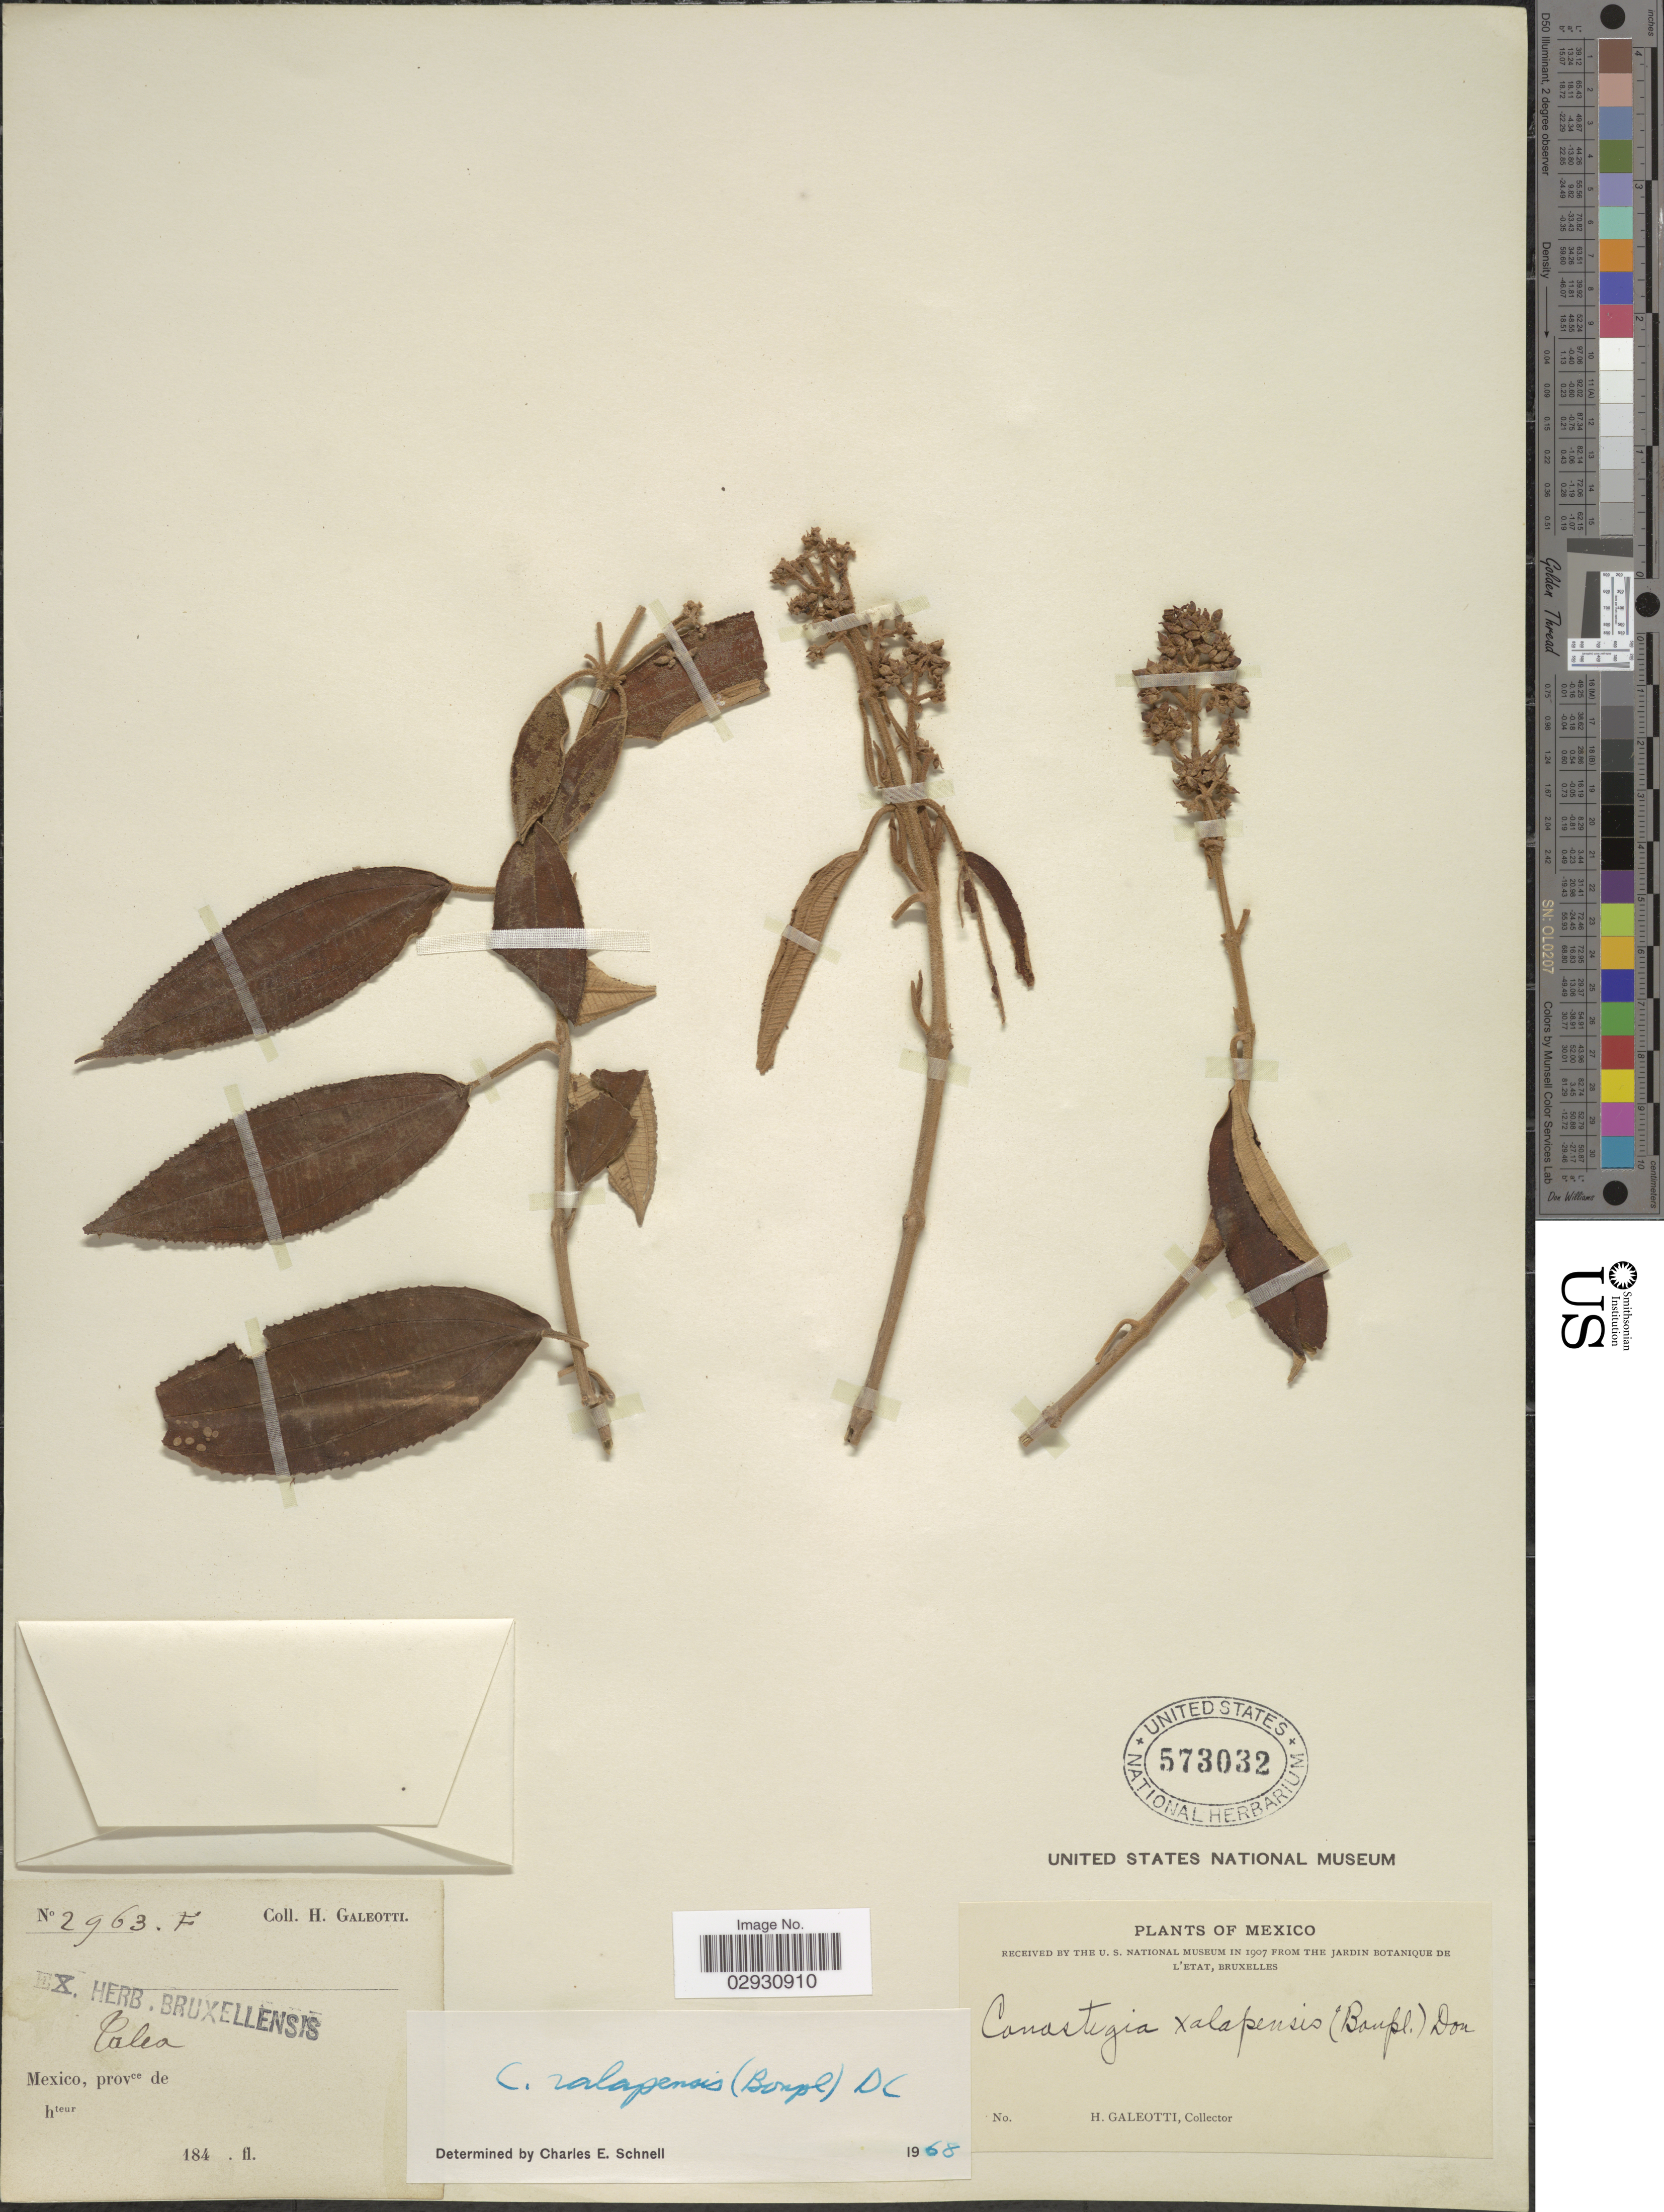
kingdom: Plantae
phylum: Tracheophyta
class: Magnoliopsida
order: Myrtales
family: Melastomataceae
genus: Conostegia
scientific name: Conostegia quadrangularis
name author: Schltdl. ex Steud.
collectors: H. G. Galeotti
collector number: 2963F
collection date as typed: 184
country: Mexico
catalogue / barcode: US 573032